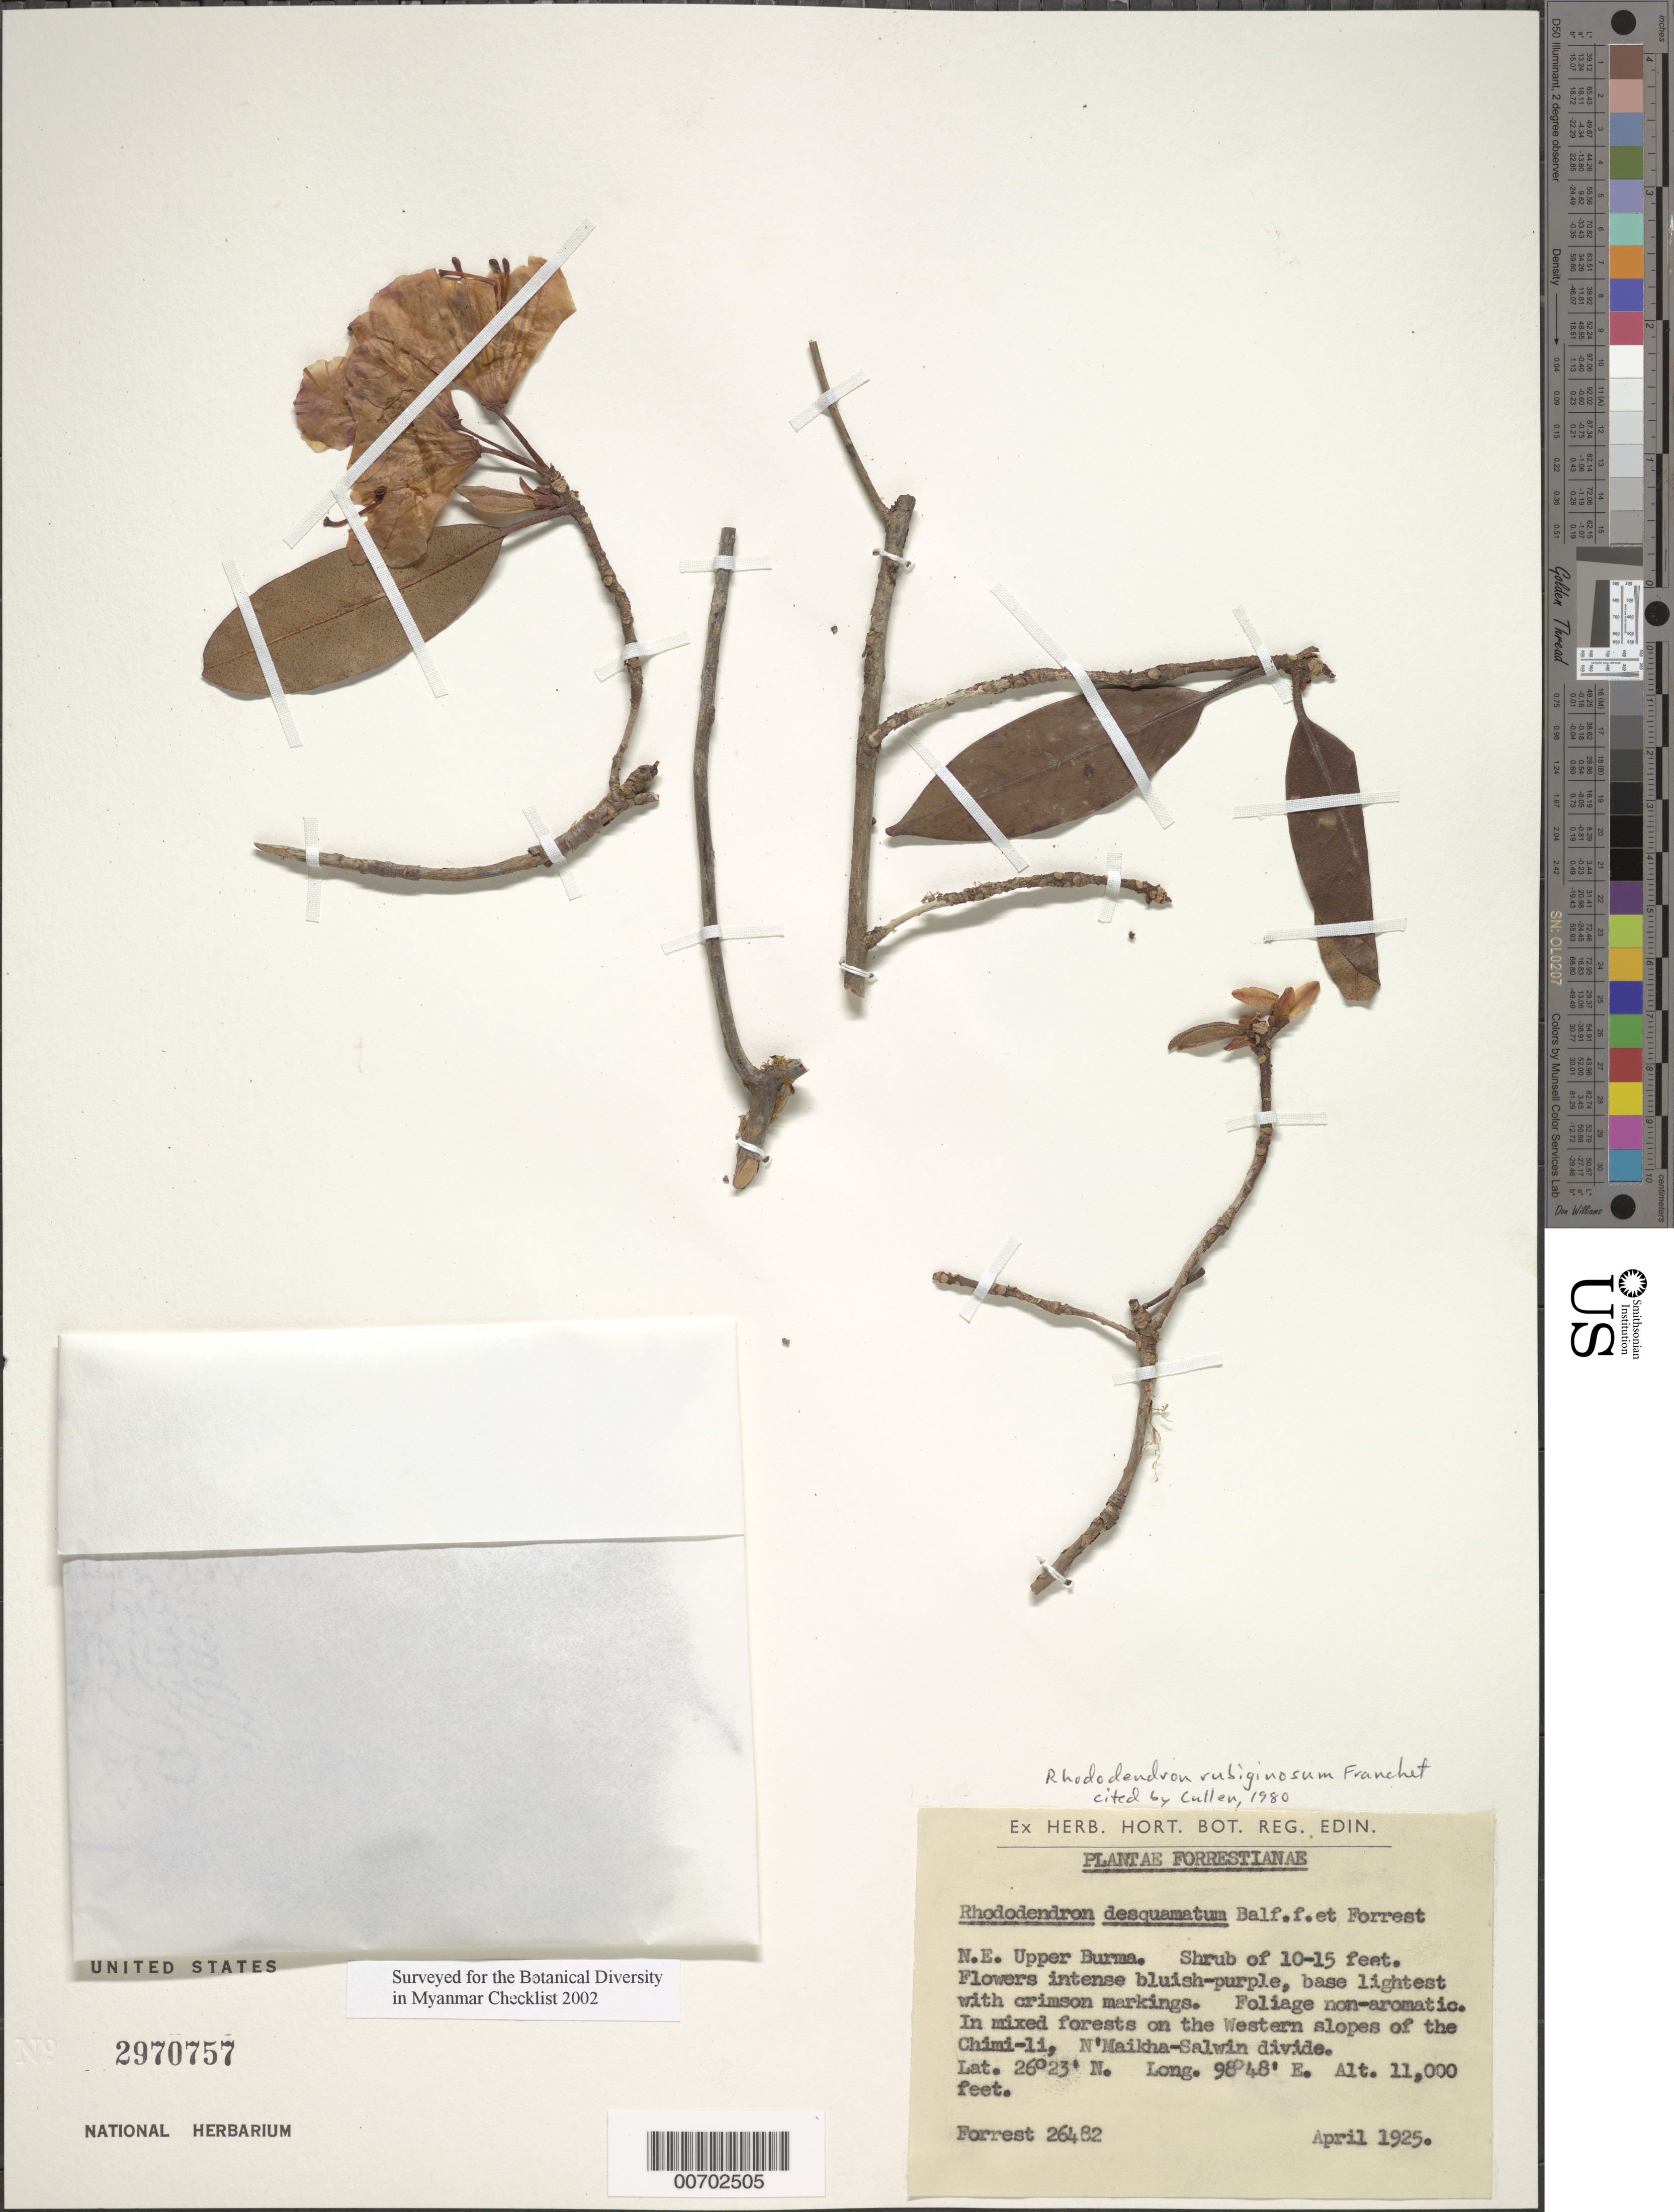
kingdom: Plantae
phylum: Tracheophyta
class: Magnoliopsida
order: Ericales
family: Ericaceae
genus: Rhododendron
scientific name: Rhododendron rubiginosum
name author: Franch.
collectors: G. Forrest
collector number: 26482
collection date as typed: Apr 1925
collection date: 1925-04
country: Myanmar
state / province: Kachin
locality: N'Maikha-Salwin Divide, Chimi-li, W slopes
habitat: Mixed forest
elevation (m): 3353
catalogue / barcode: US 2970757